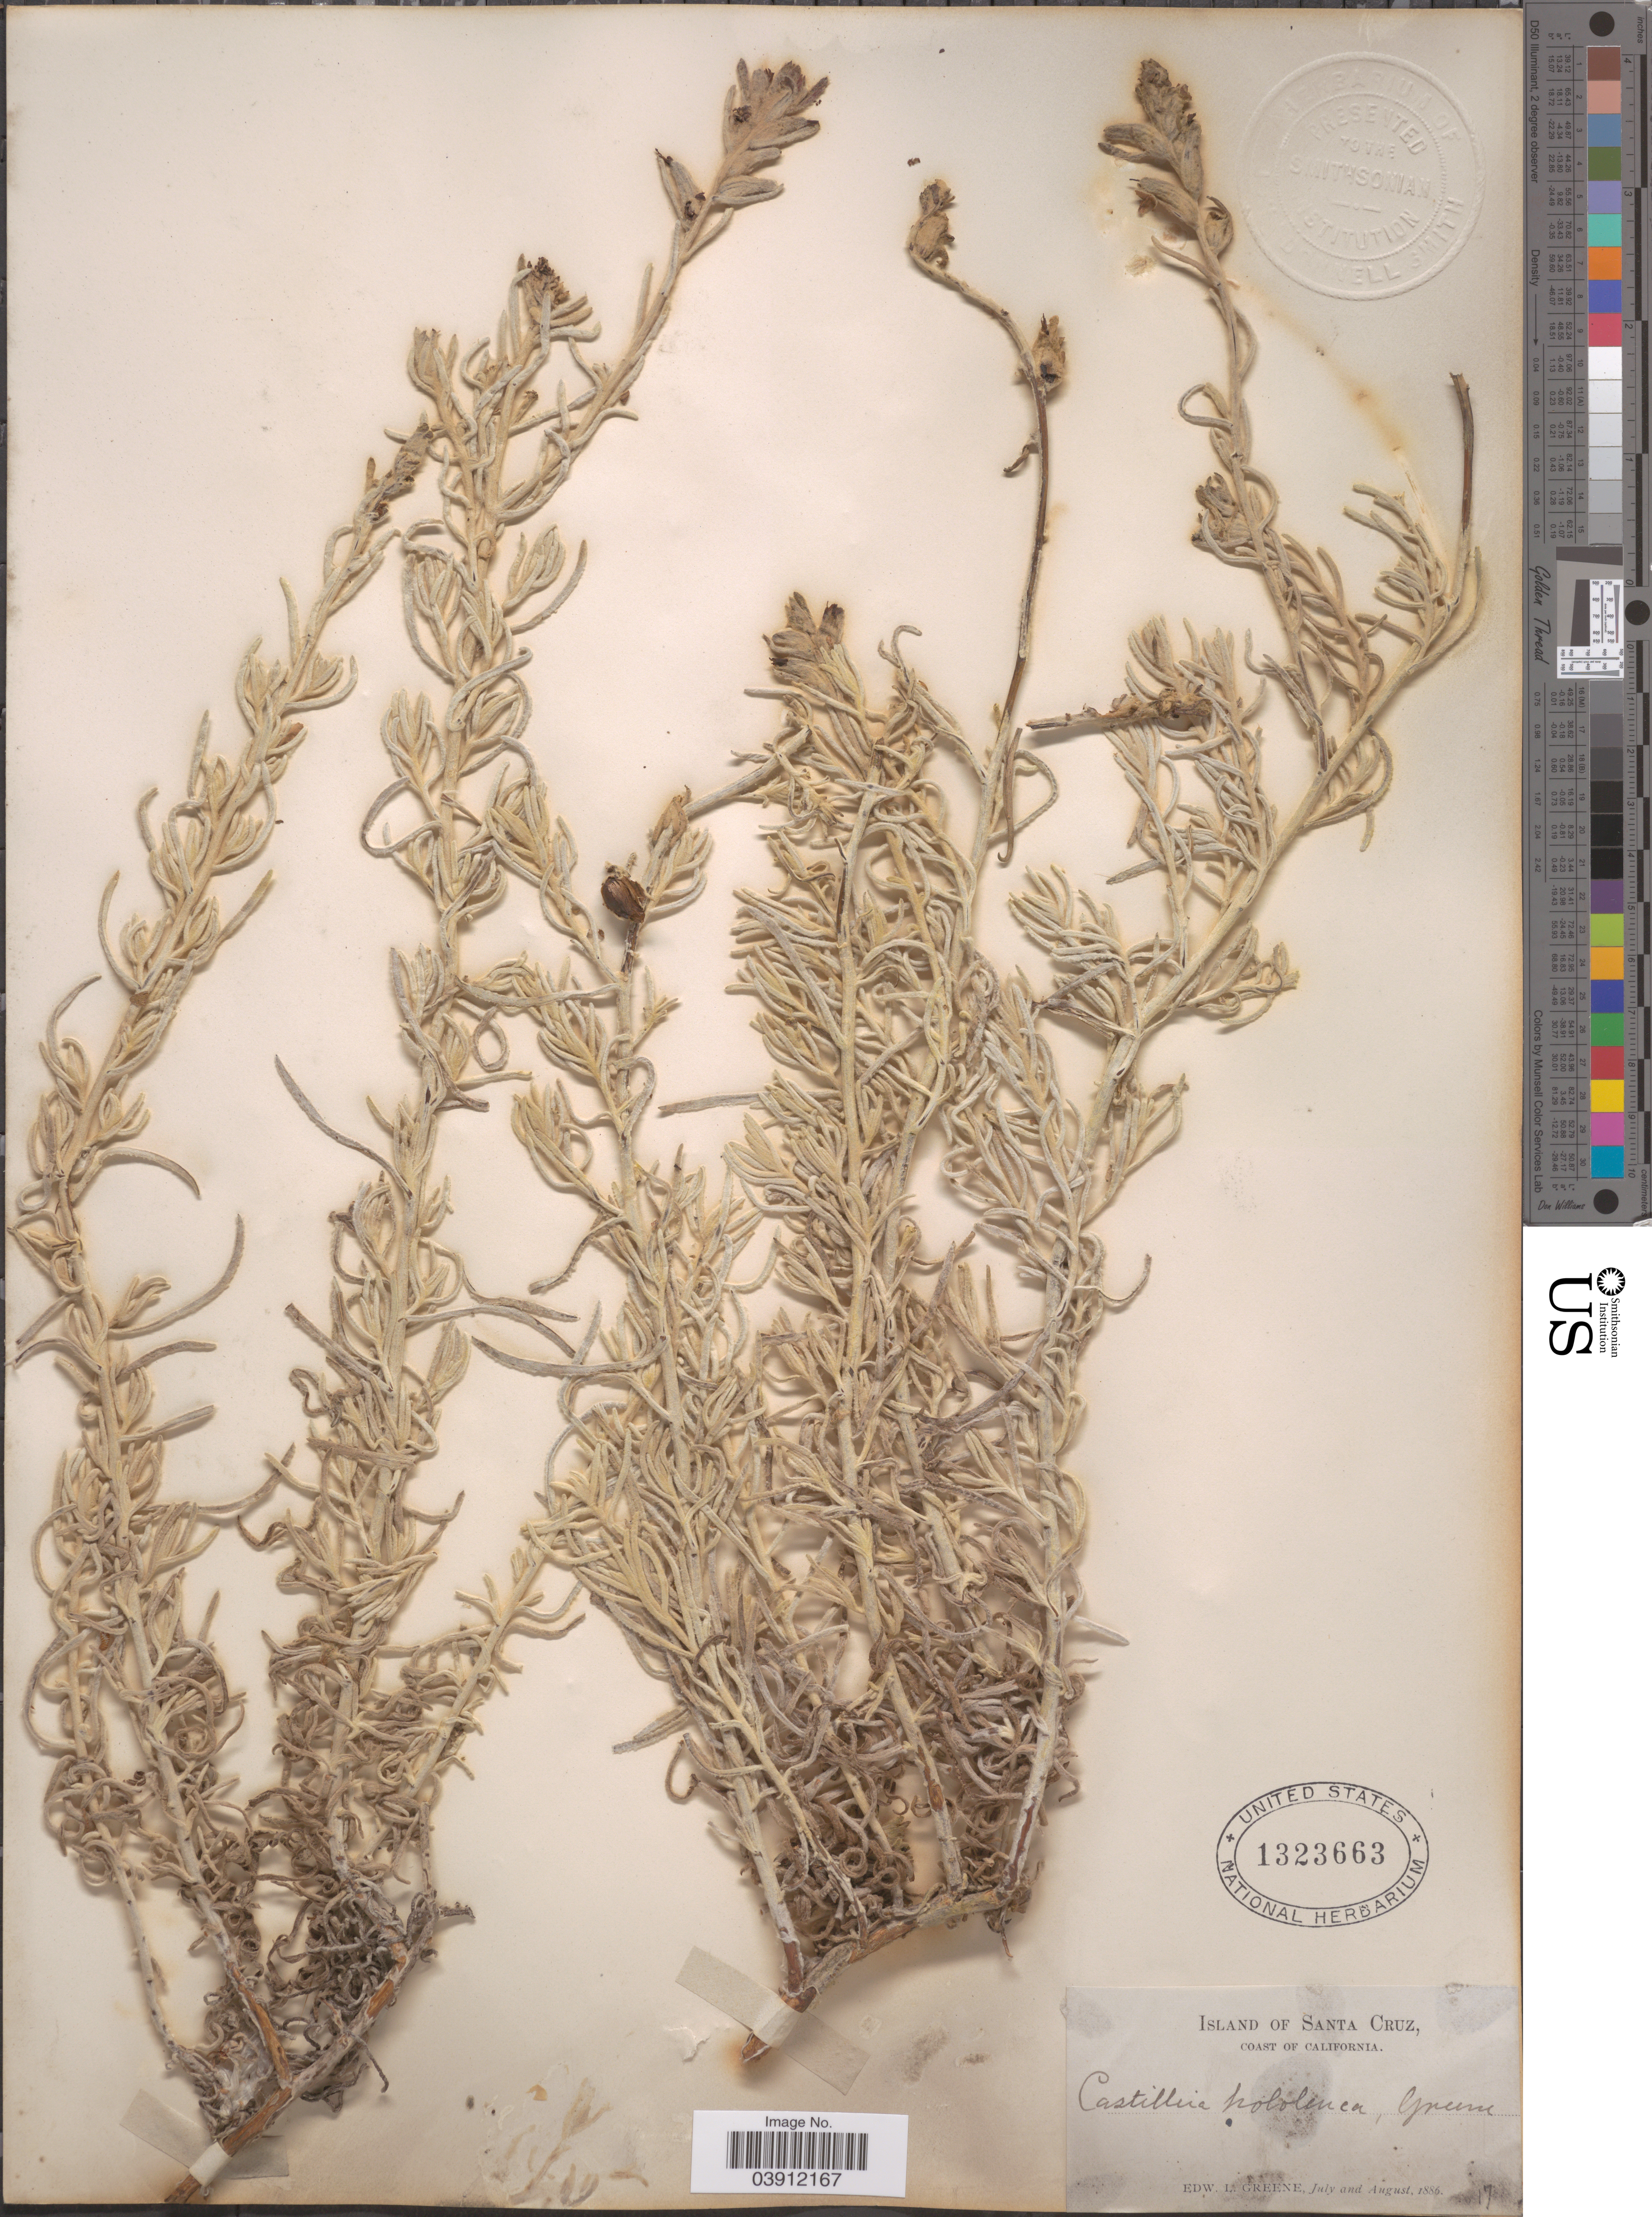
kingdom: Plantae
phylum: Tracheophyta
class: Magnoliopsida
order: Lamiales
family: Orobanchaceae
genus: Castilleja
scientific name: Castilleja hololeuca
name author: Greene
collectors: E. L. Greene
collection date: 1886-07/1886-08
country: United States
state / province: California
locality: Island of Santa Cruz, Coast of California.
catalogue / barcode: US 1323663